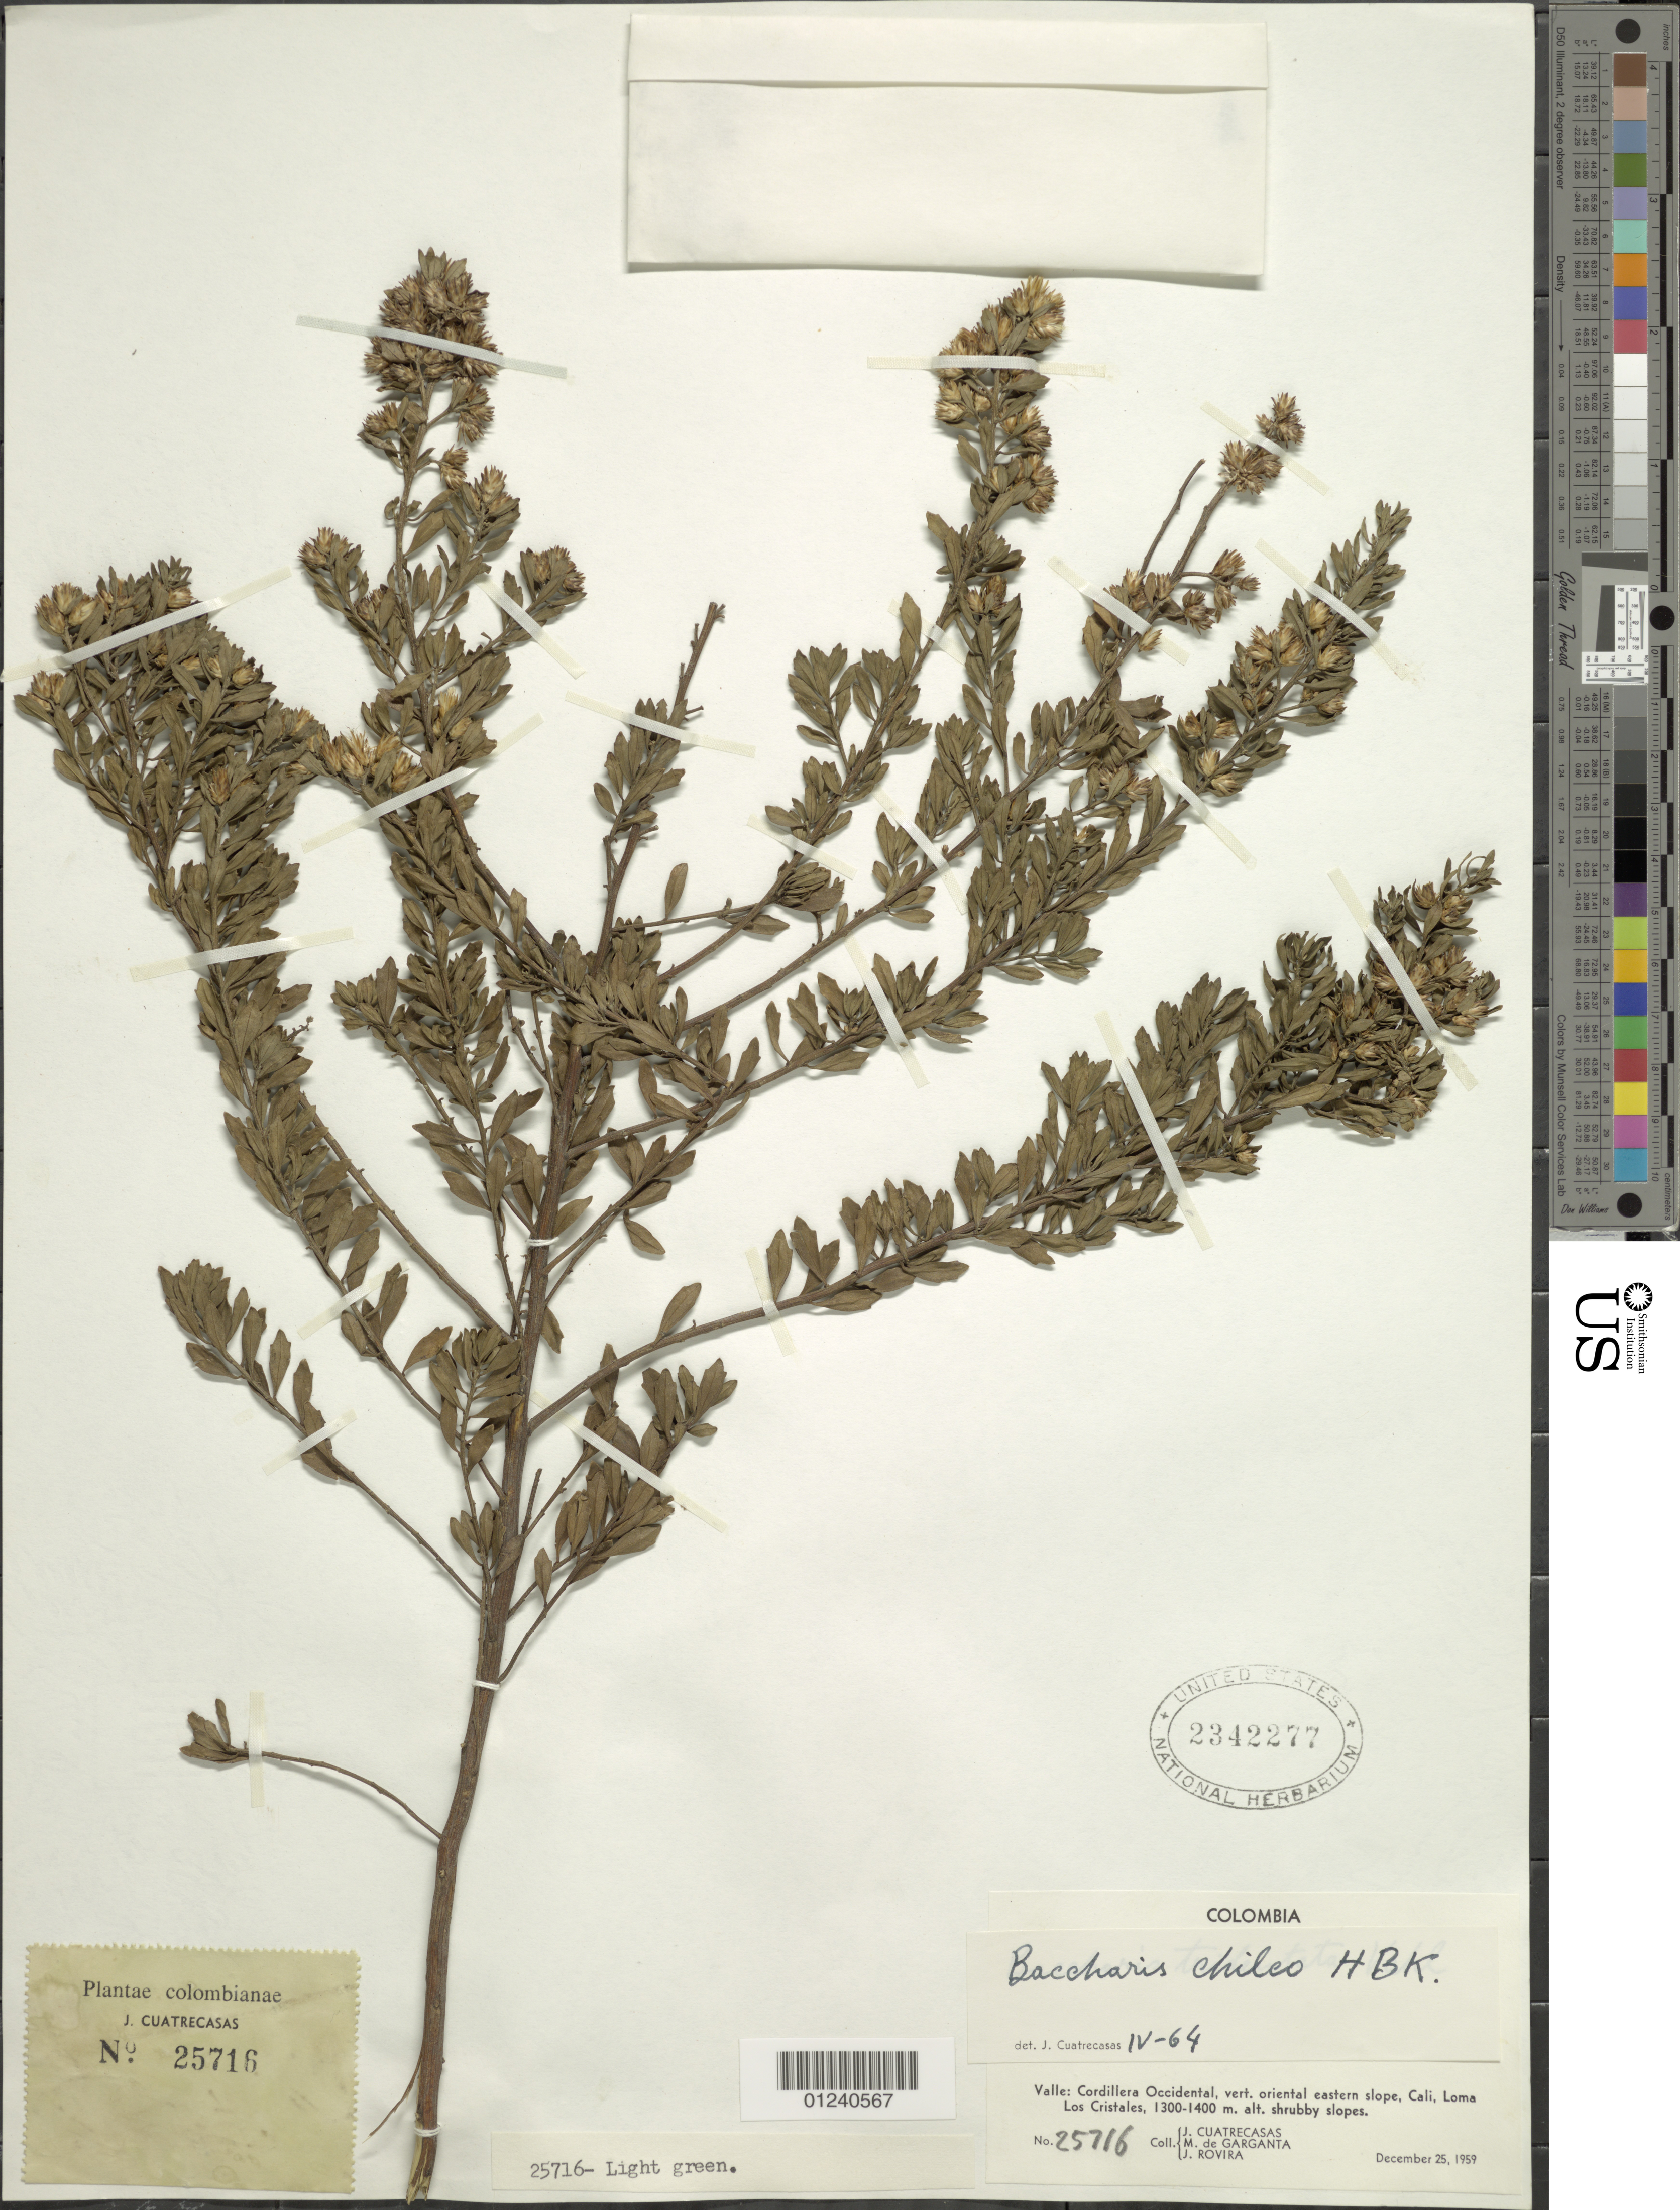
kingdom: Plantae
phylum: Tracheophyta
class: Magnoliopsida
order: Asterales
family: Asteraceae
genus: Baccharis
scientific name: Baccharis chilco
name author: Kunth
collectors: J. Cuatrecasas, M. Garganta & -. Rovira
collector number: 25716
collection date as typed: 25 Dec 1959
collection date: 1959-12-25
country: Colombia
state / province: Valle del Cauca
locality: Cordillera Occidental, eastern slope, Cali, Loma los Cristales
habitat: shrubby slopes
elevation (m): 1300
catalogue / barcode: US 2342277